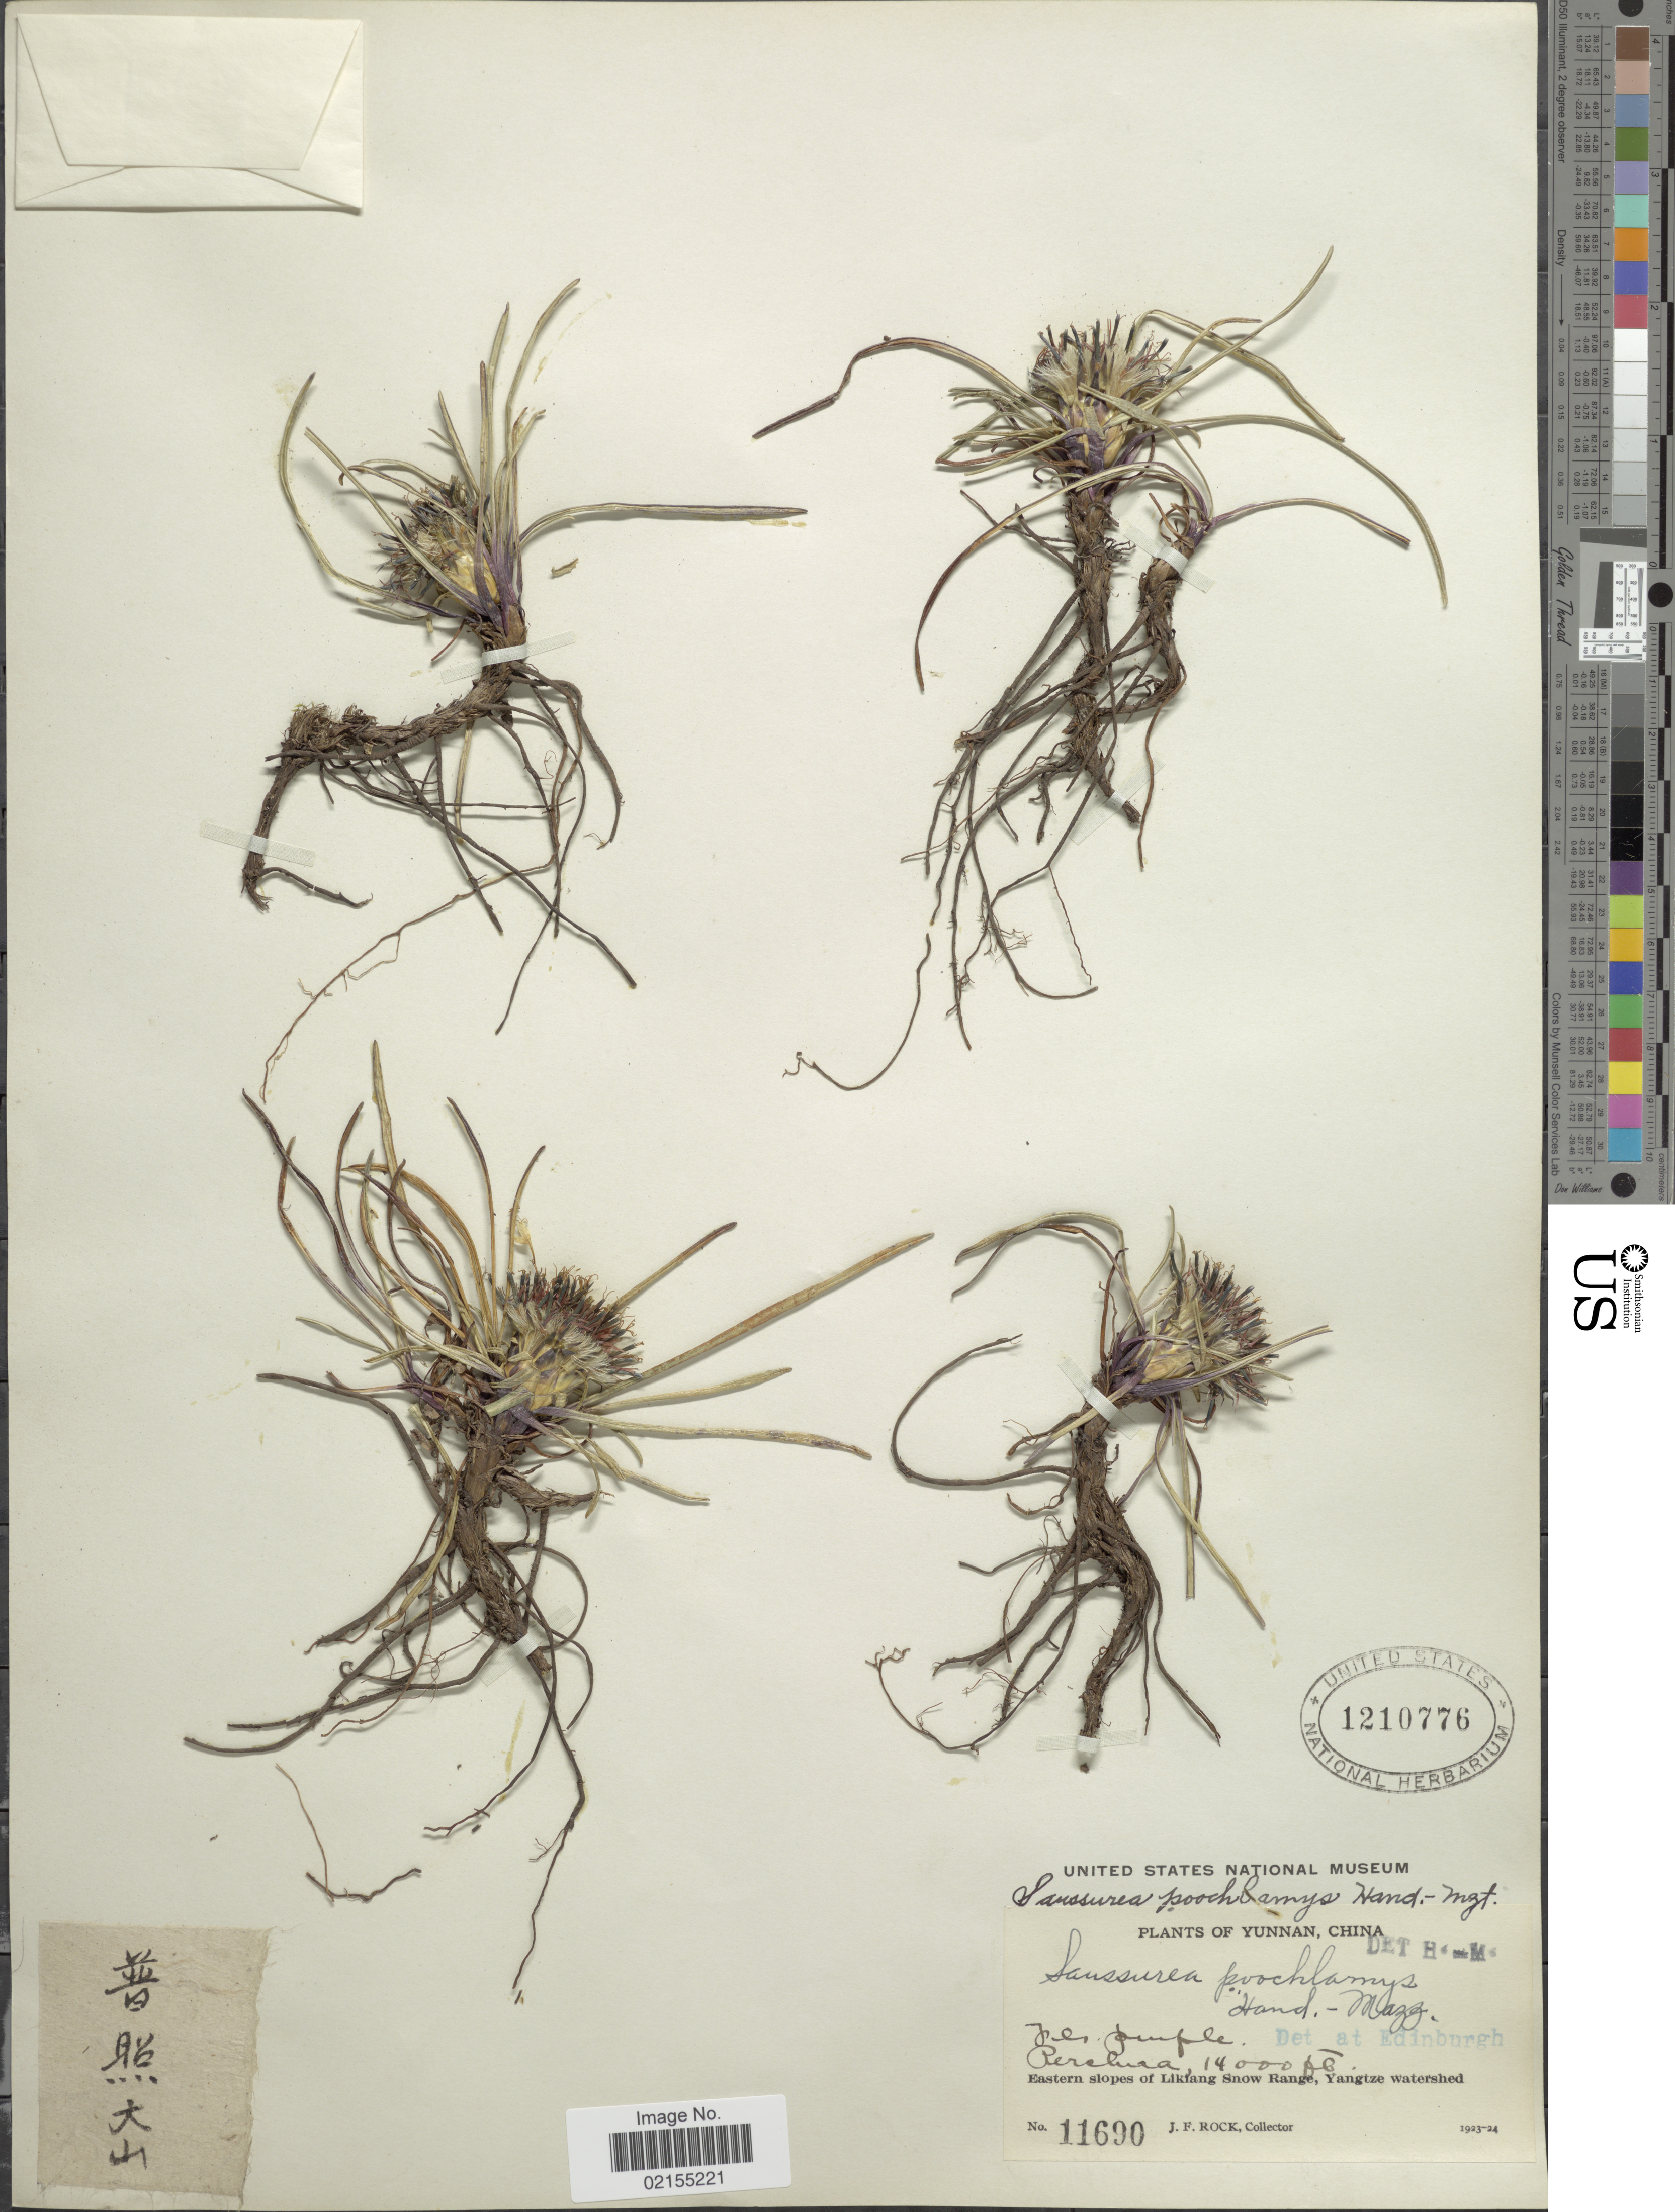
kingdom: Plantae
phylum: Tracheophyta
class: Magnoliopsida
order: Asterales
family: Asteraceae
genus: Saussurea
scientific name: Saussurea poochlamys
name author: Hand.-Mazz.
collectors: J. Rock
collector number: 11690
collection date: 1923/1924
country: China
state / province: Yunnan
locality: Yunnan, China, Perchua, Eastern slopes of Likiang Snow Range, Yangrtze watershed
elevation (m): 4267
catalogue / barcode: US 1210776